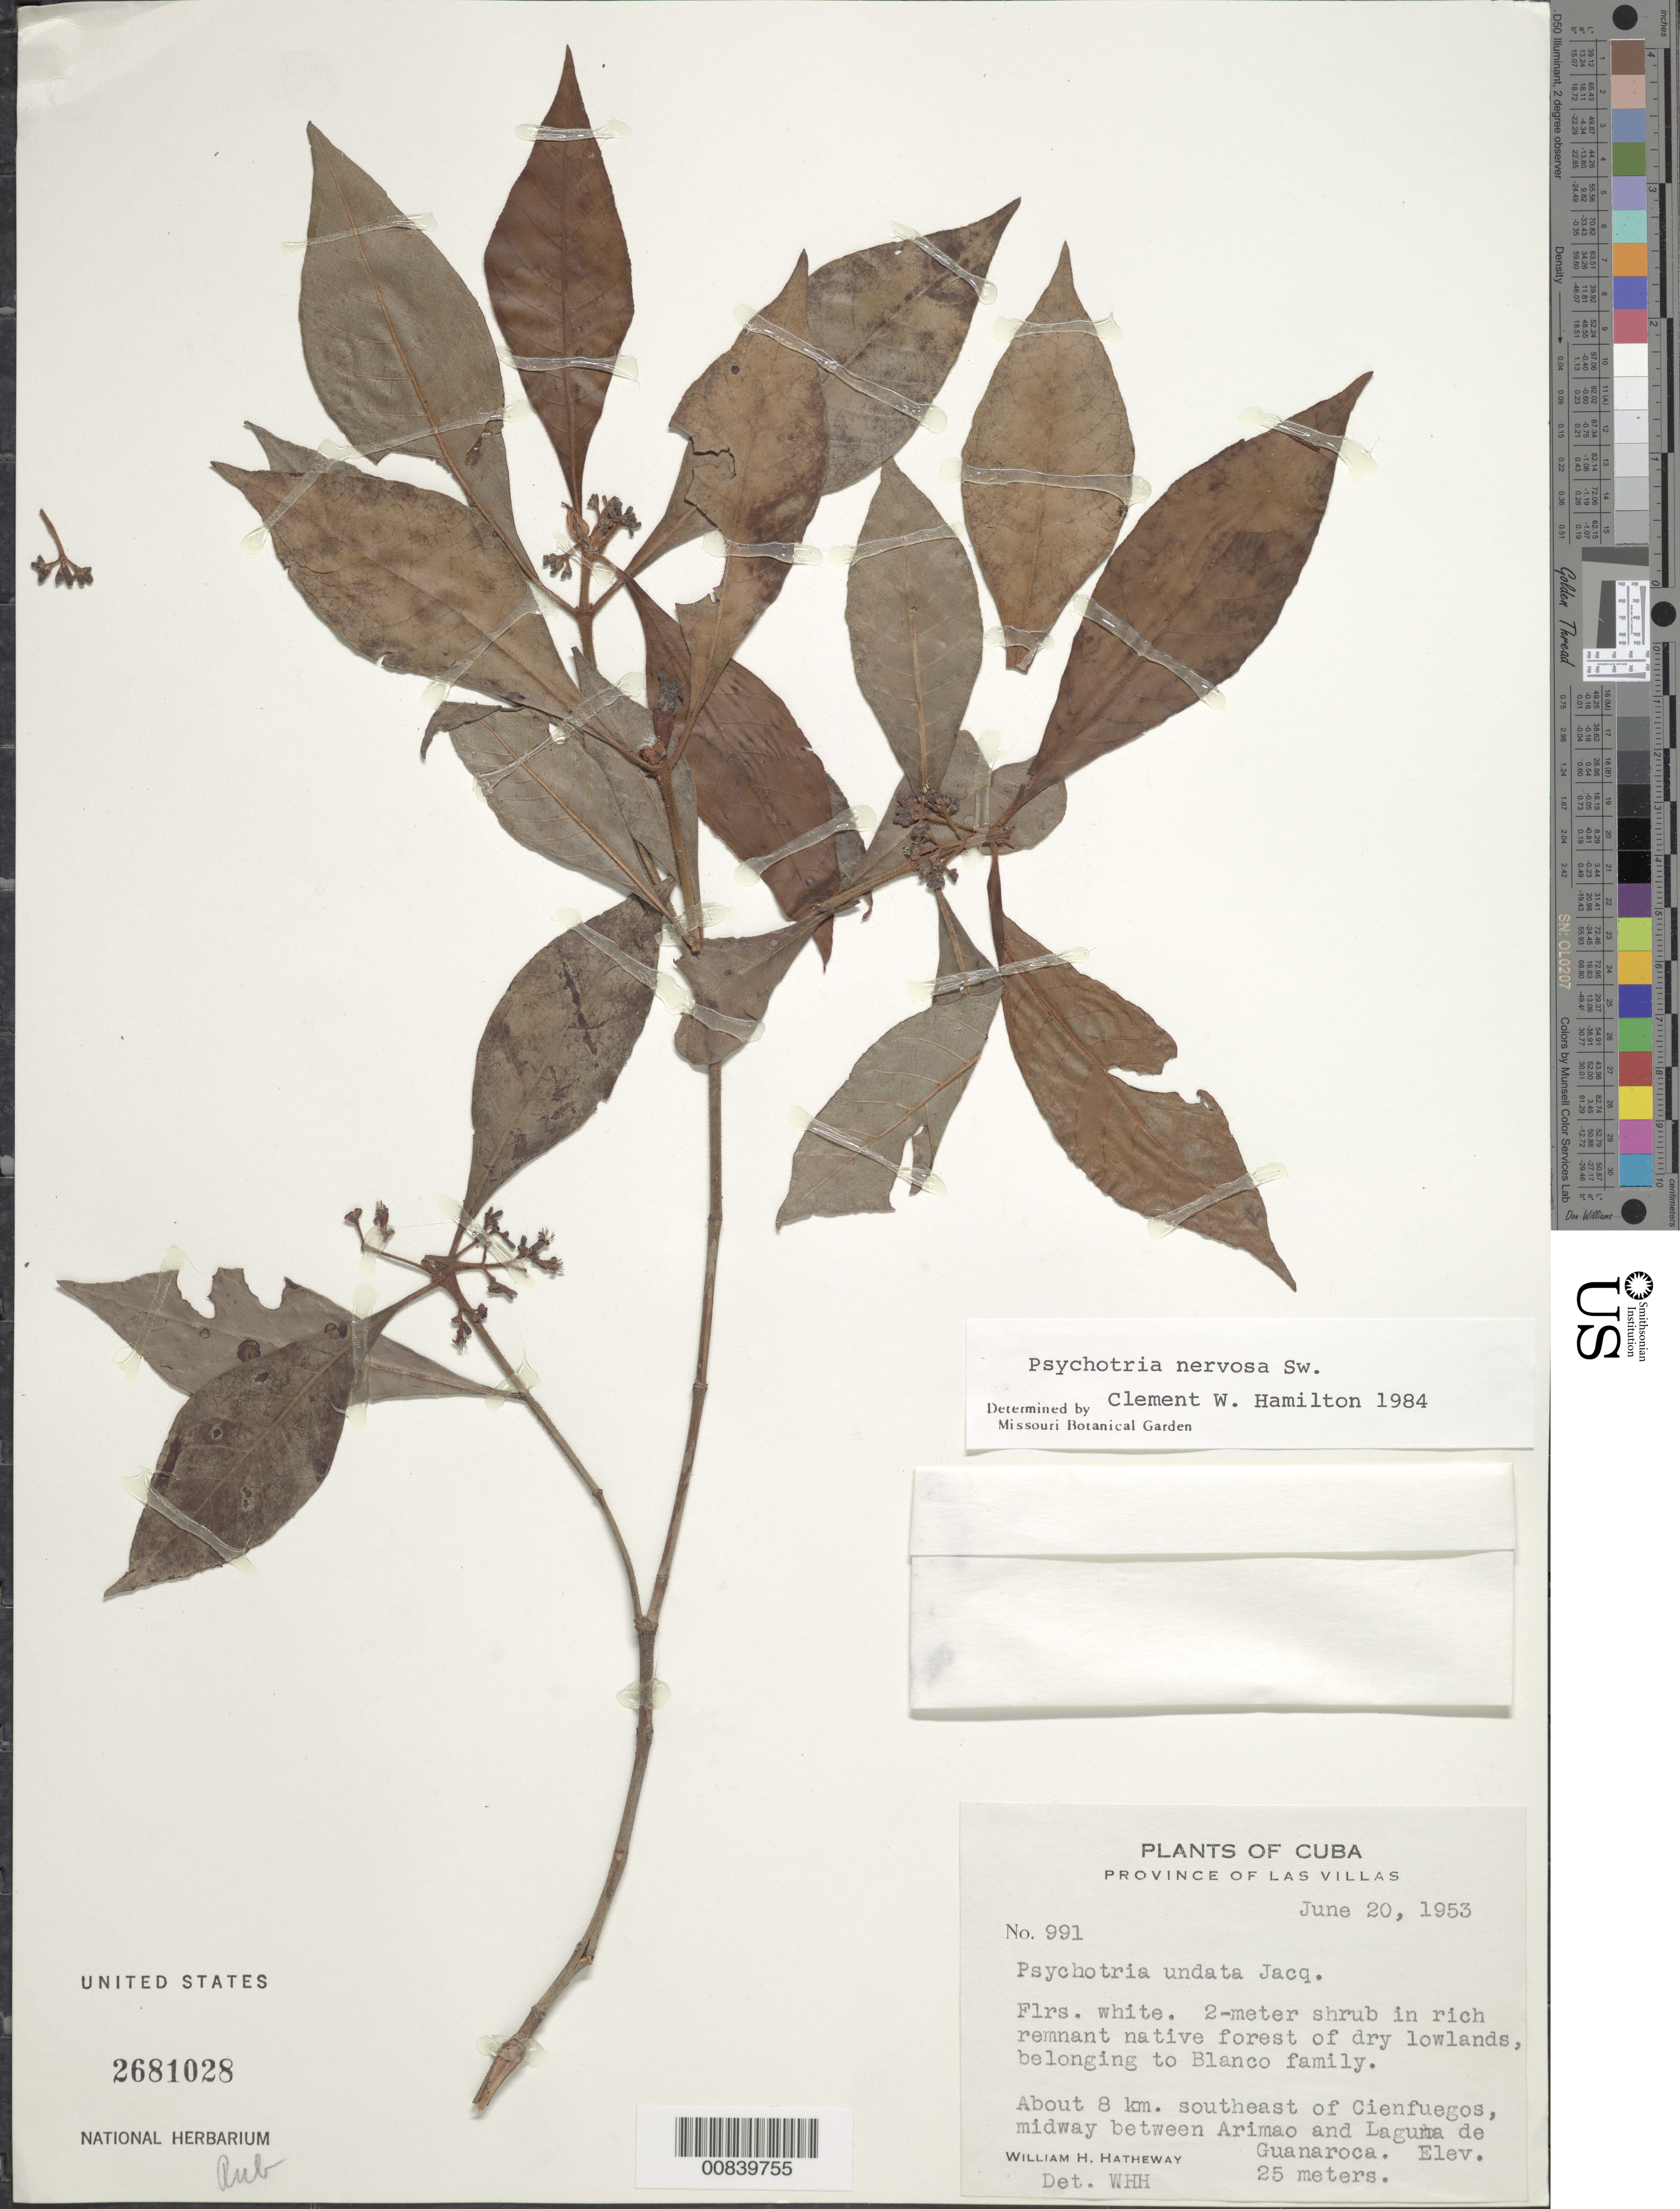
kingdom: Plantae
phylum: Tracheophyta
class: Magnoliopsida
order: Gentianales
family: Rubiaceae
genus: Psychotria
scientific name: Psychotria nervosa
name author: Sw.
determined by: Hamilton, C. W.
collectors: W. H. Hatheway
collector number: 991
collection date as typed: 20 Jun 1953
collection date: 1953-06-20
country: Cuba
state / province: Las Villas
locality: About 8 km southeast of Cienfuegos, midway between Arimao and Laguna de Guanaroca. In forest belonging to Blanco family.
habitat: Rich remnant of native forest of dry lowlands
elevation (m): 25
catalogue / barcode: US 2681028